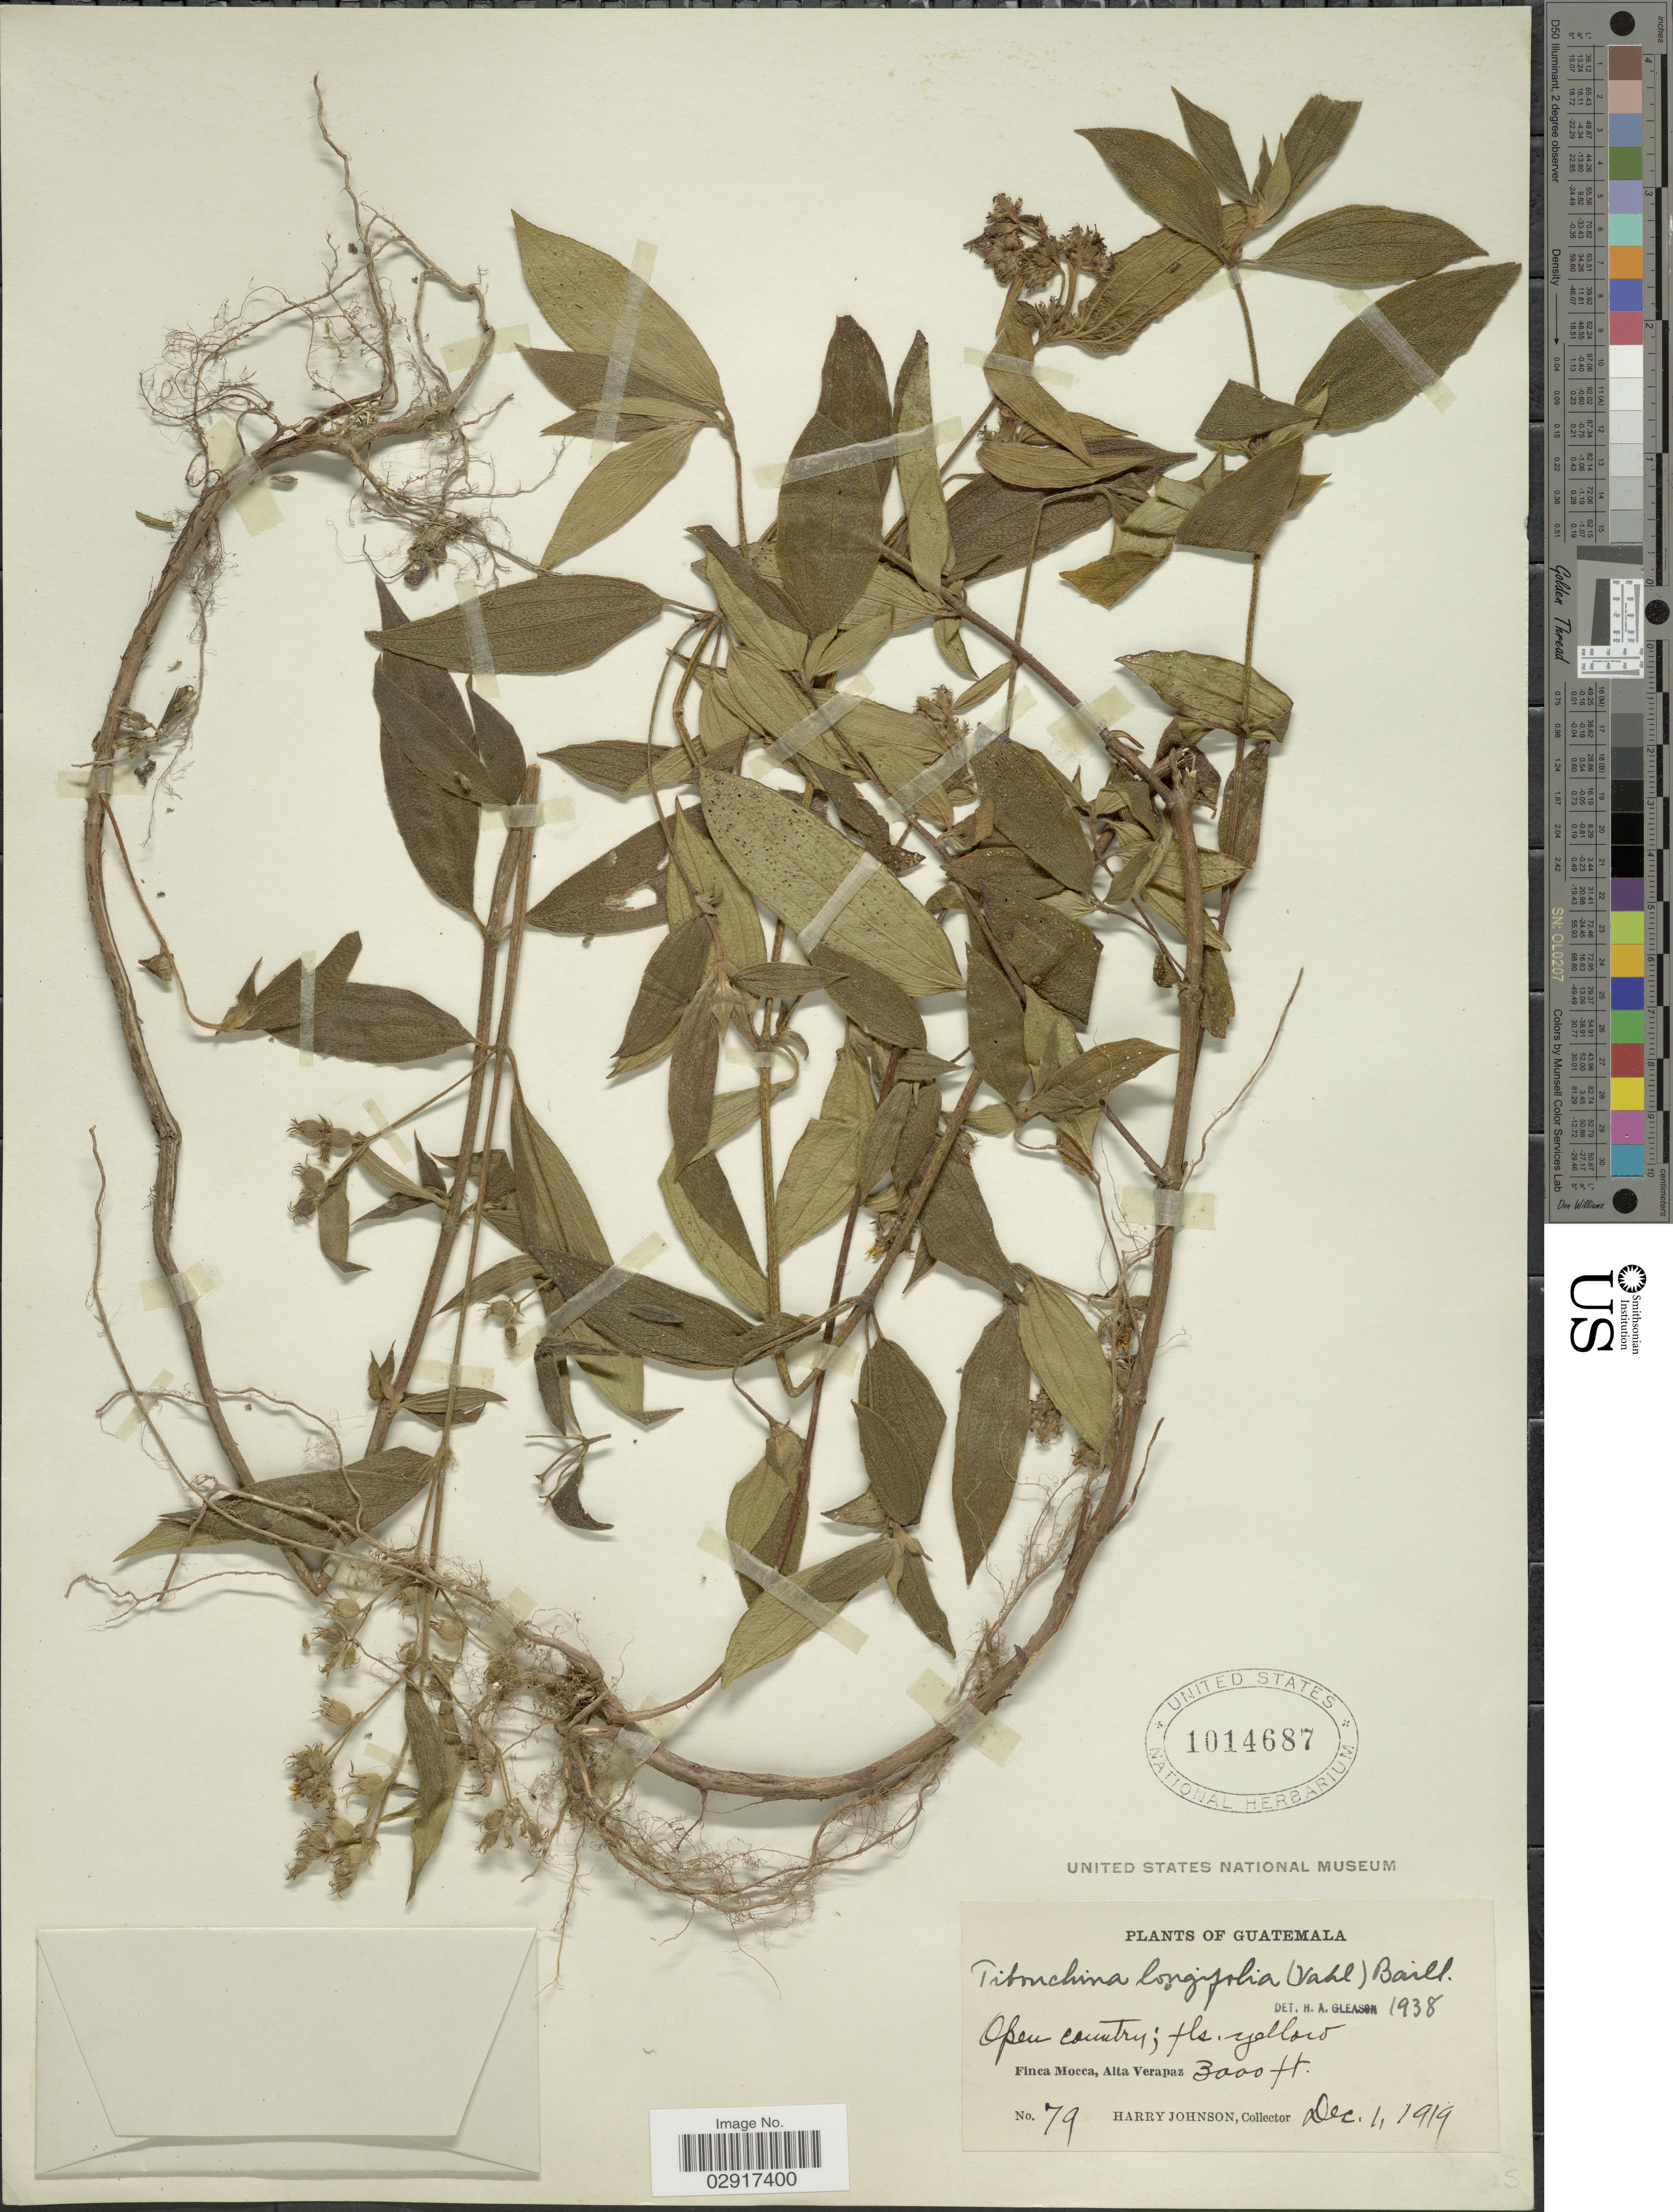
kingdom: Plantae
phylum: Tracheophyta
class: Magnoliopsida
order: Myrtales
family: Melastomataceae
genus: Chaetogastra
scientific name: Chaetogastra longifolia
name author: (Vahl) DC.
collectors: H. Johnson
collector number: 79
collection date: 1919-12-01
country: Guatemala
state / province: Alta Verapaz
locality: Finca Mocca, Alta Verapaz.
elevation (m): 914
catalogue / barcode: US 1014687